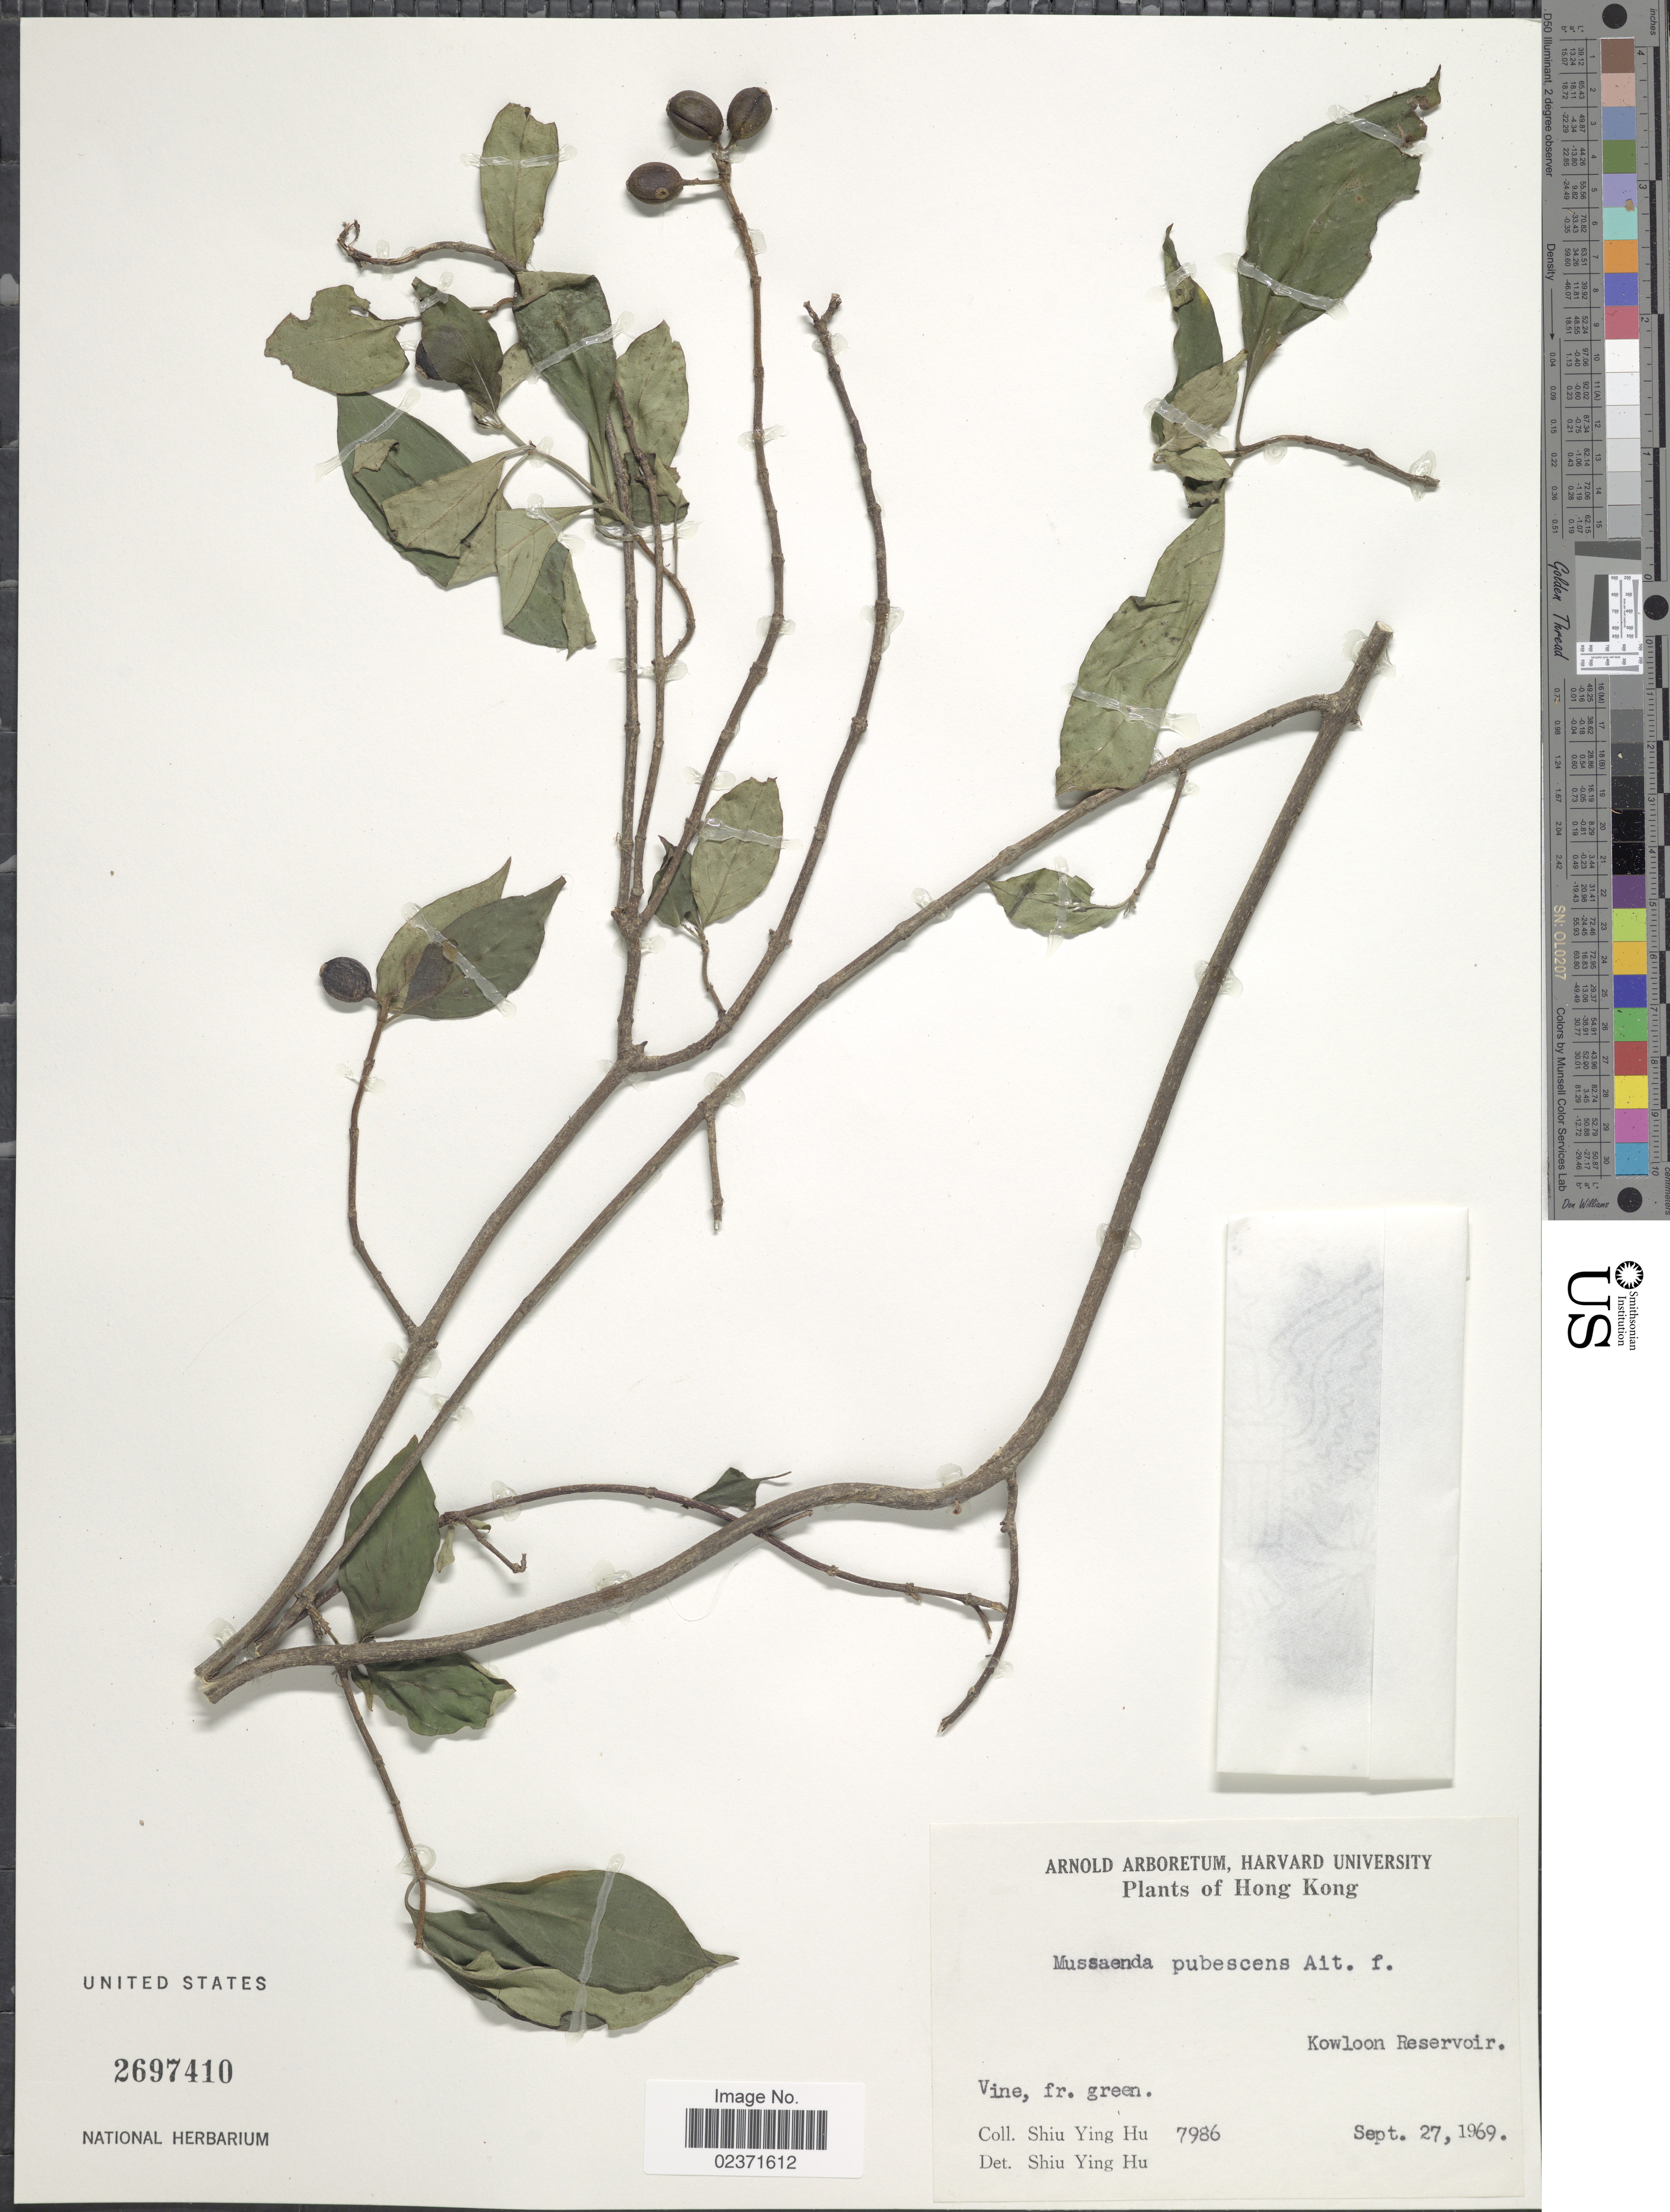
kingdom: Plantae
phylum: Tracheophyta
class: Magnoliopsida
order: Gentianales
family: Rubiaceae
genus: Mussaenda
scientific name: Mussaenda pubescens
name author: W.T. Aiton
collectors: S. Y. Hu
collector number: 7986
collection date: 1969-09-27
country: China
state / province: Hong Kong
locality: Kowloon Reservoir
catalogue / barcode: US 2697410